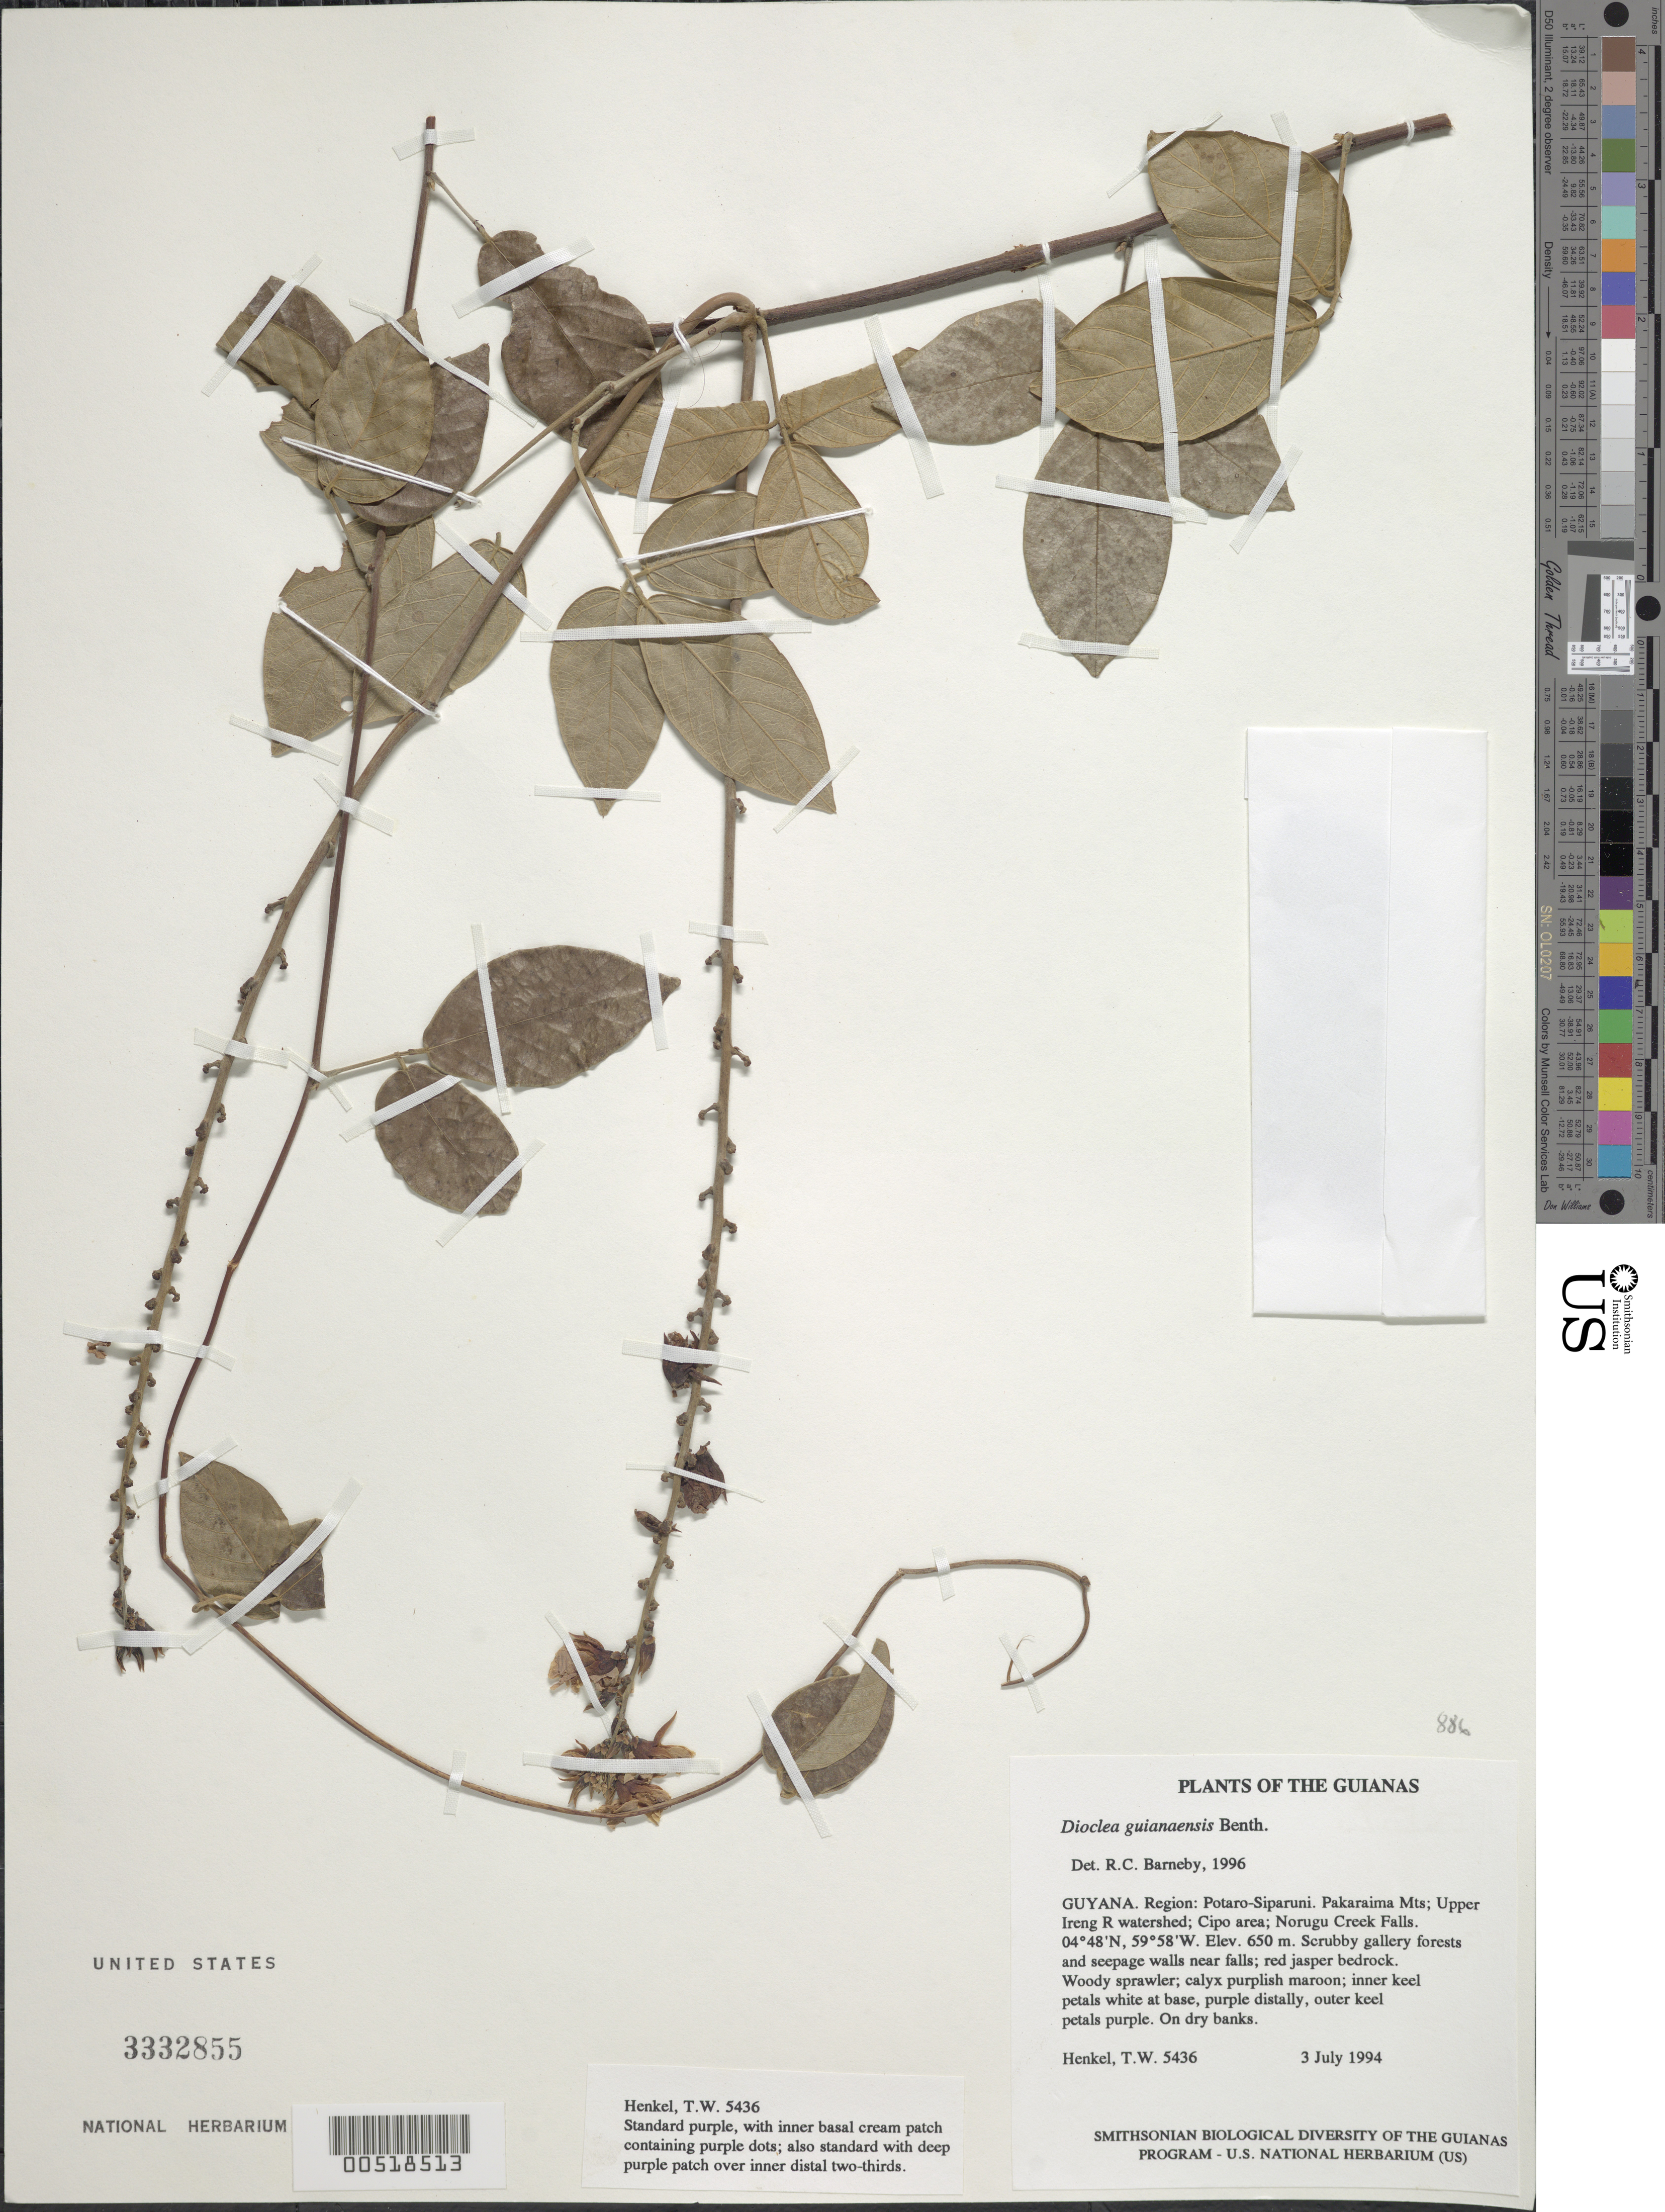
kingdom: Plantae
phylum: Tracheophyta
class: Magnoliopsida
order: Fabales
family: Fabaceae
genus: Dioclea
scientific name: Dioclea guianensis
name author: Benth.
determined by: Barneby, Rupert C., (NY)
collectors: T. Henkel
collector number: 5436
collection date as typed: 3 July 1994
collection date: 1994-07-03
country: Guyana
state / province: Potaro-Siparuni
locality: Pakaraima Mts; Upper Ireng R watershed; Cipo area; Norugu Creek Falls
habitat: Scrubby gallery forests and seepage walls near falls; red jasper bedrock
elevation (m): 650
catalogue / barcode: US 3332855